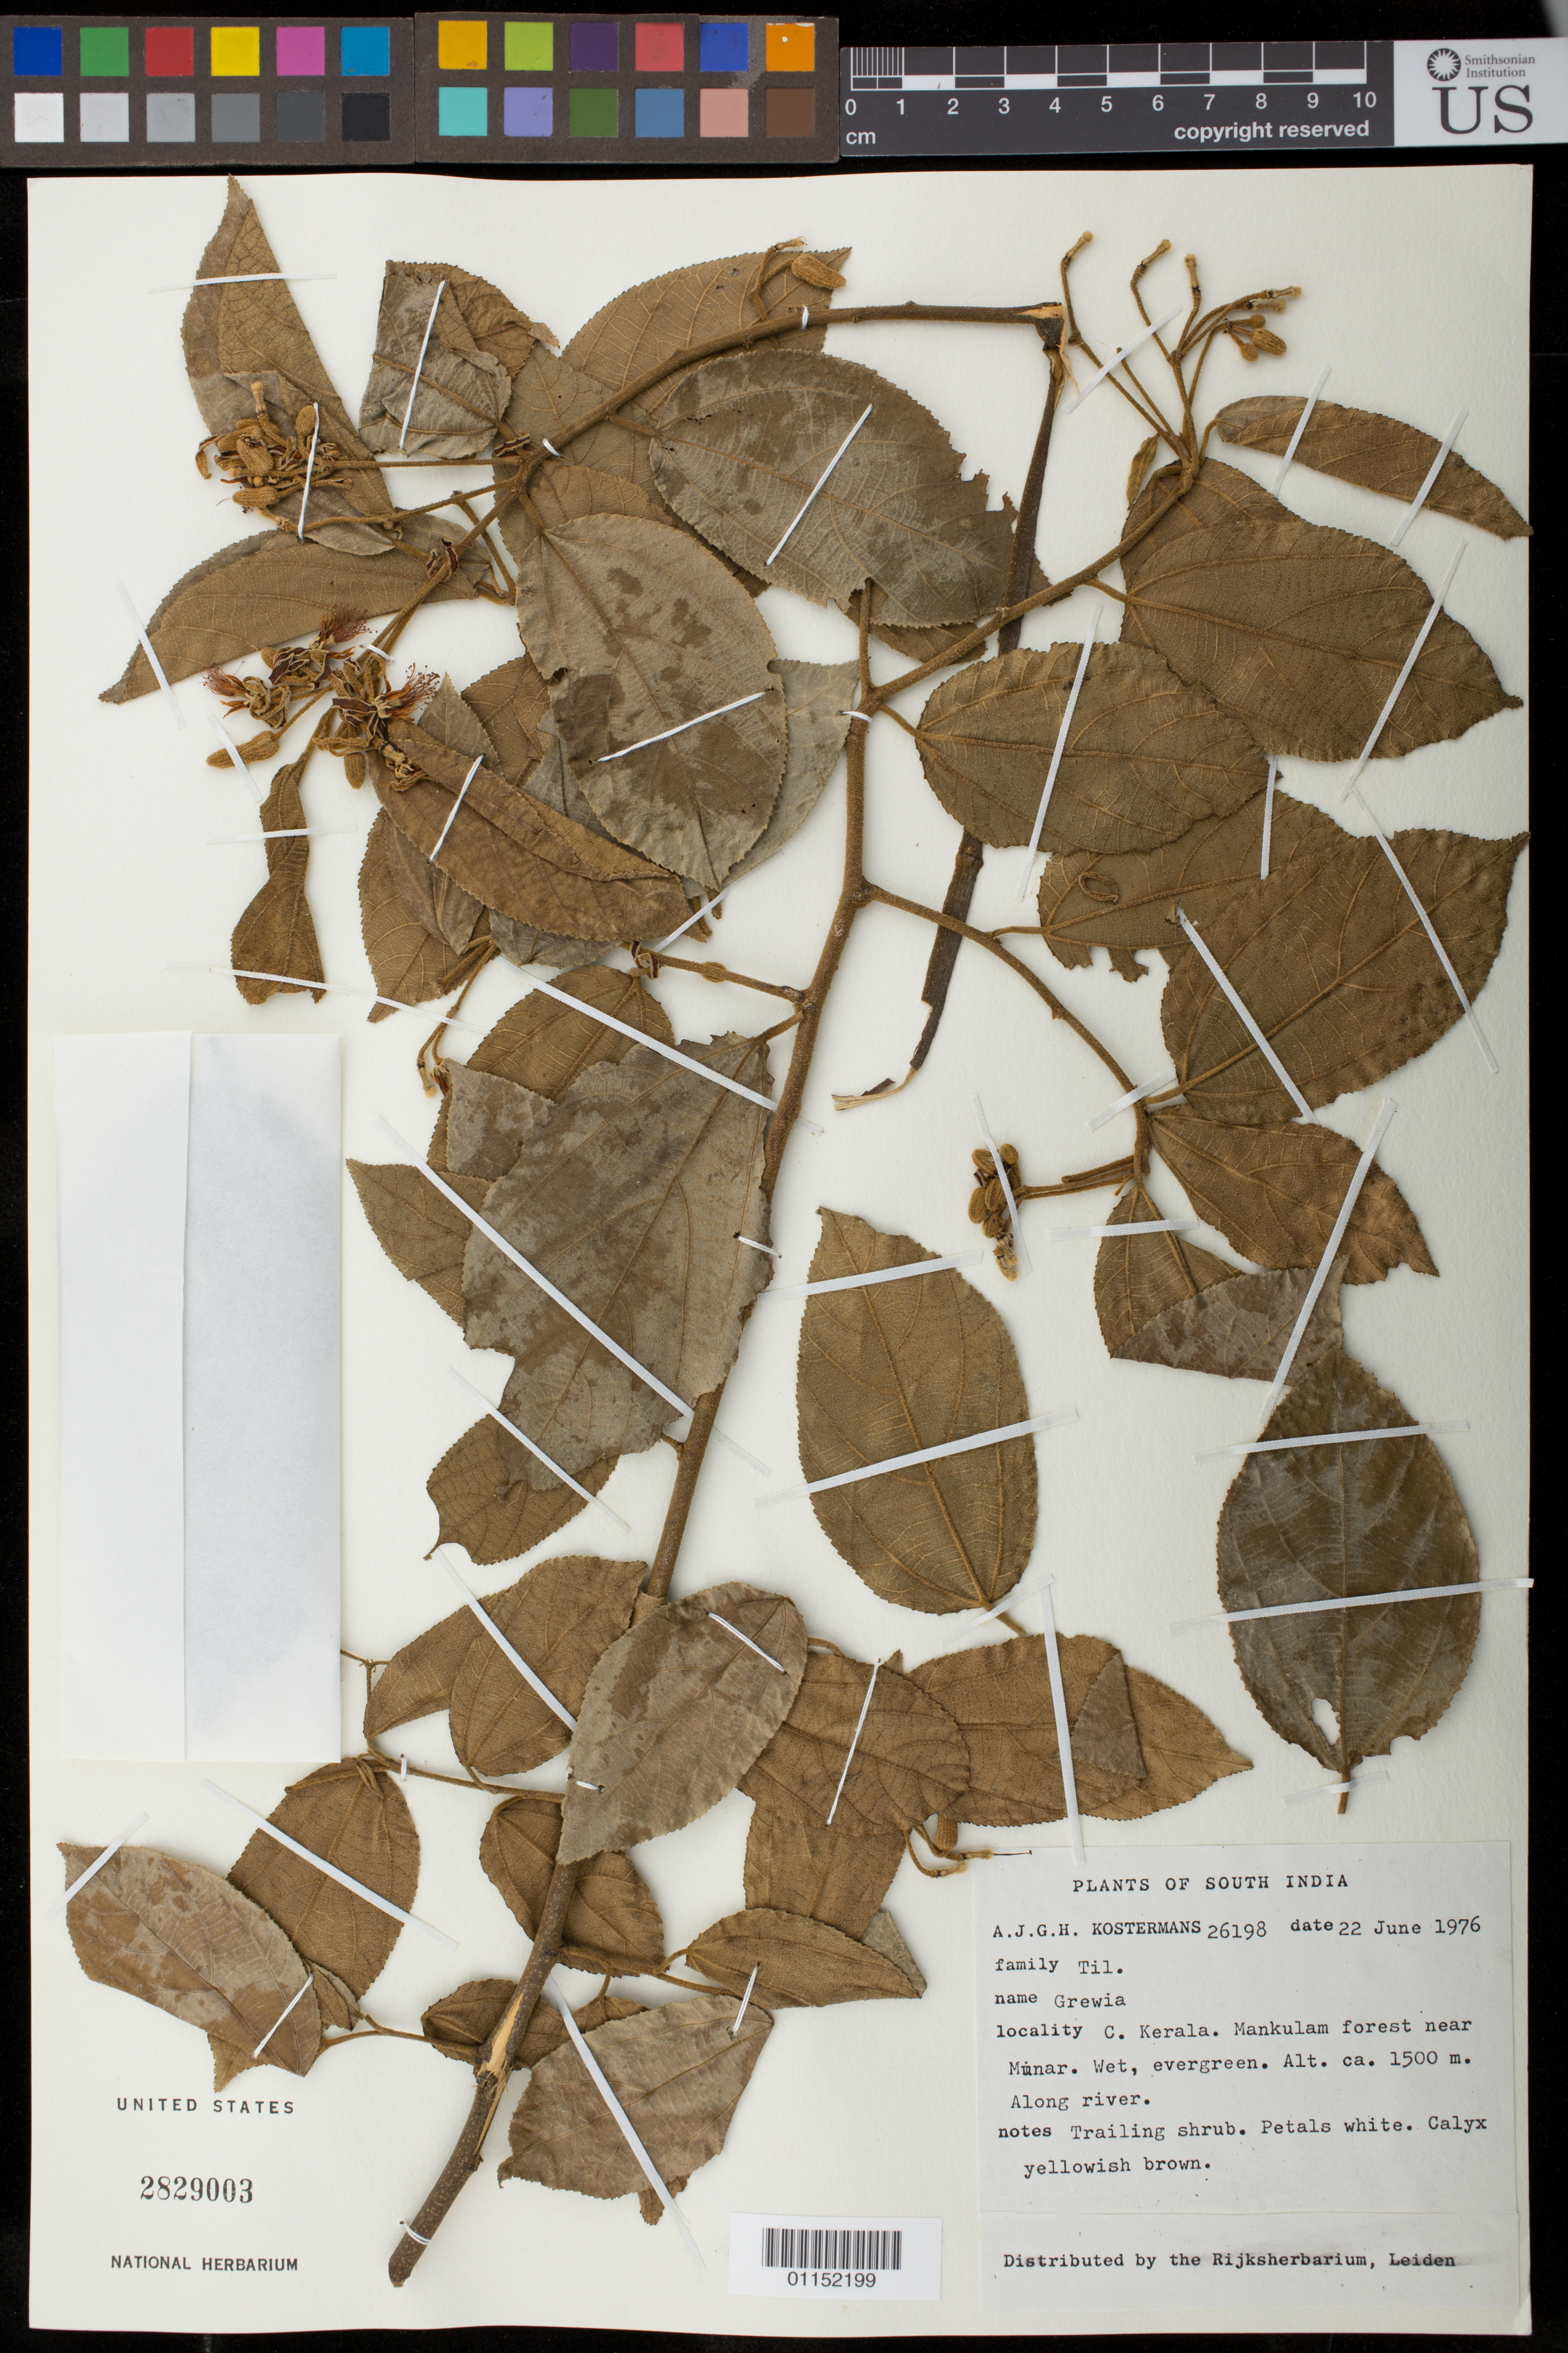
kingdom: Plantae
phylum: Tracheophyta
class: Magnoliopsida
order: Malvales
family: Malvaceae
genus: Grewia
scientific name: Grewia sp.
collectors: A. J. G. Kostermans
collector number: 26198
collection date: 1976-06-22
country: India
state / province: Kerala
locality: Mankulam forest near Munar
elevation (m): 1500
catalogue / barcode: US 2829003